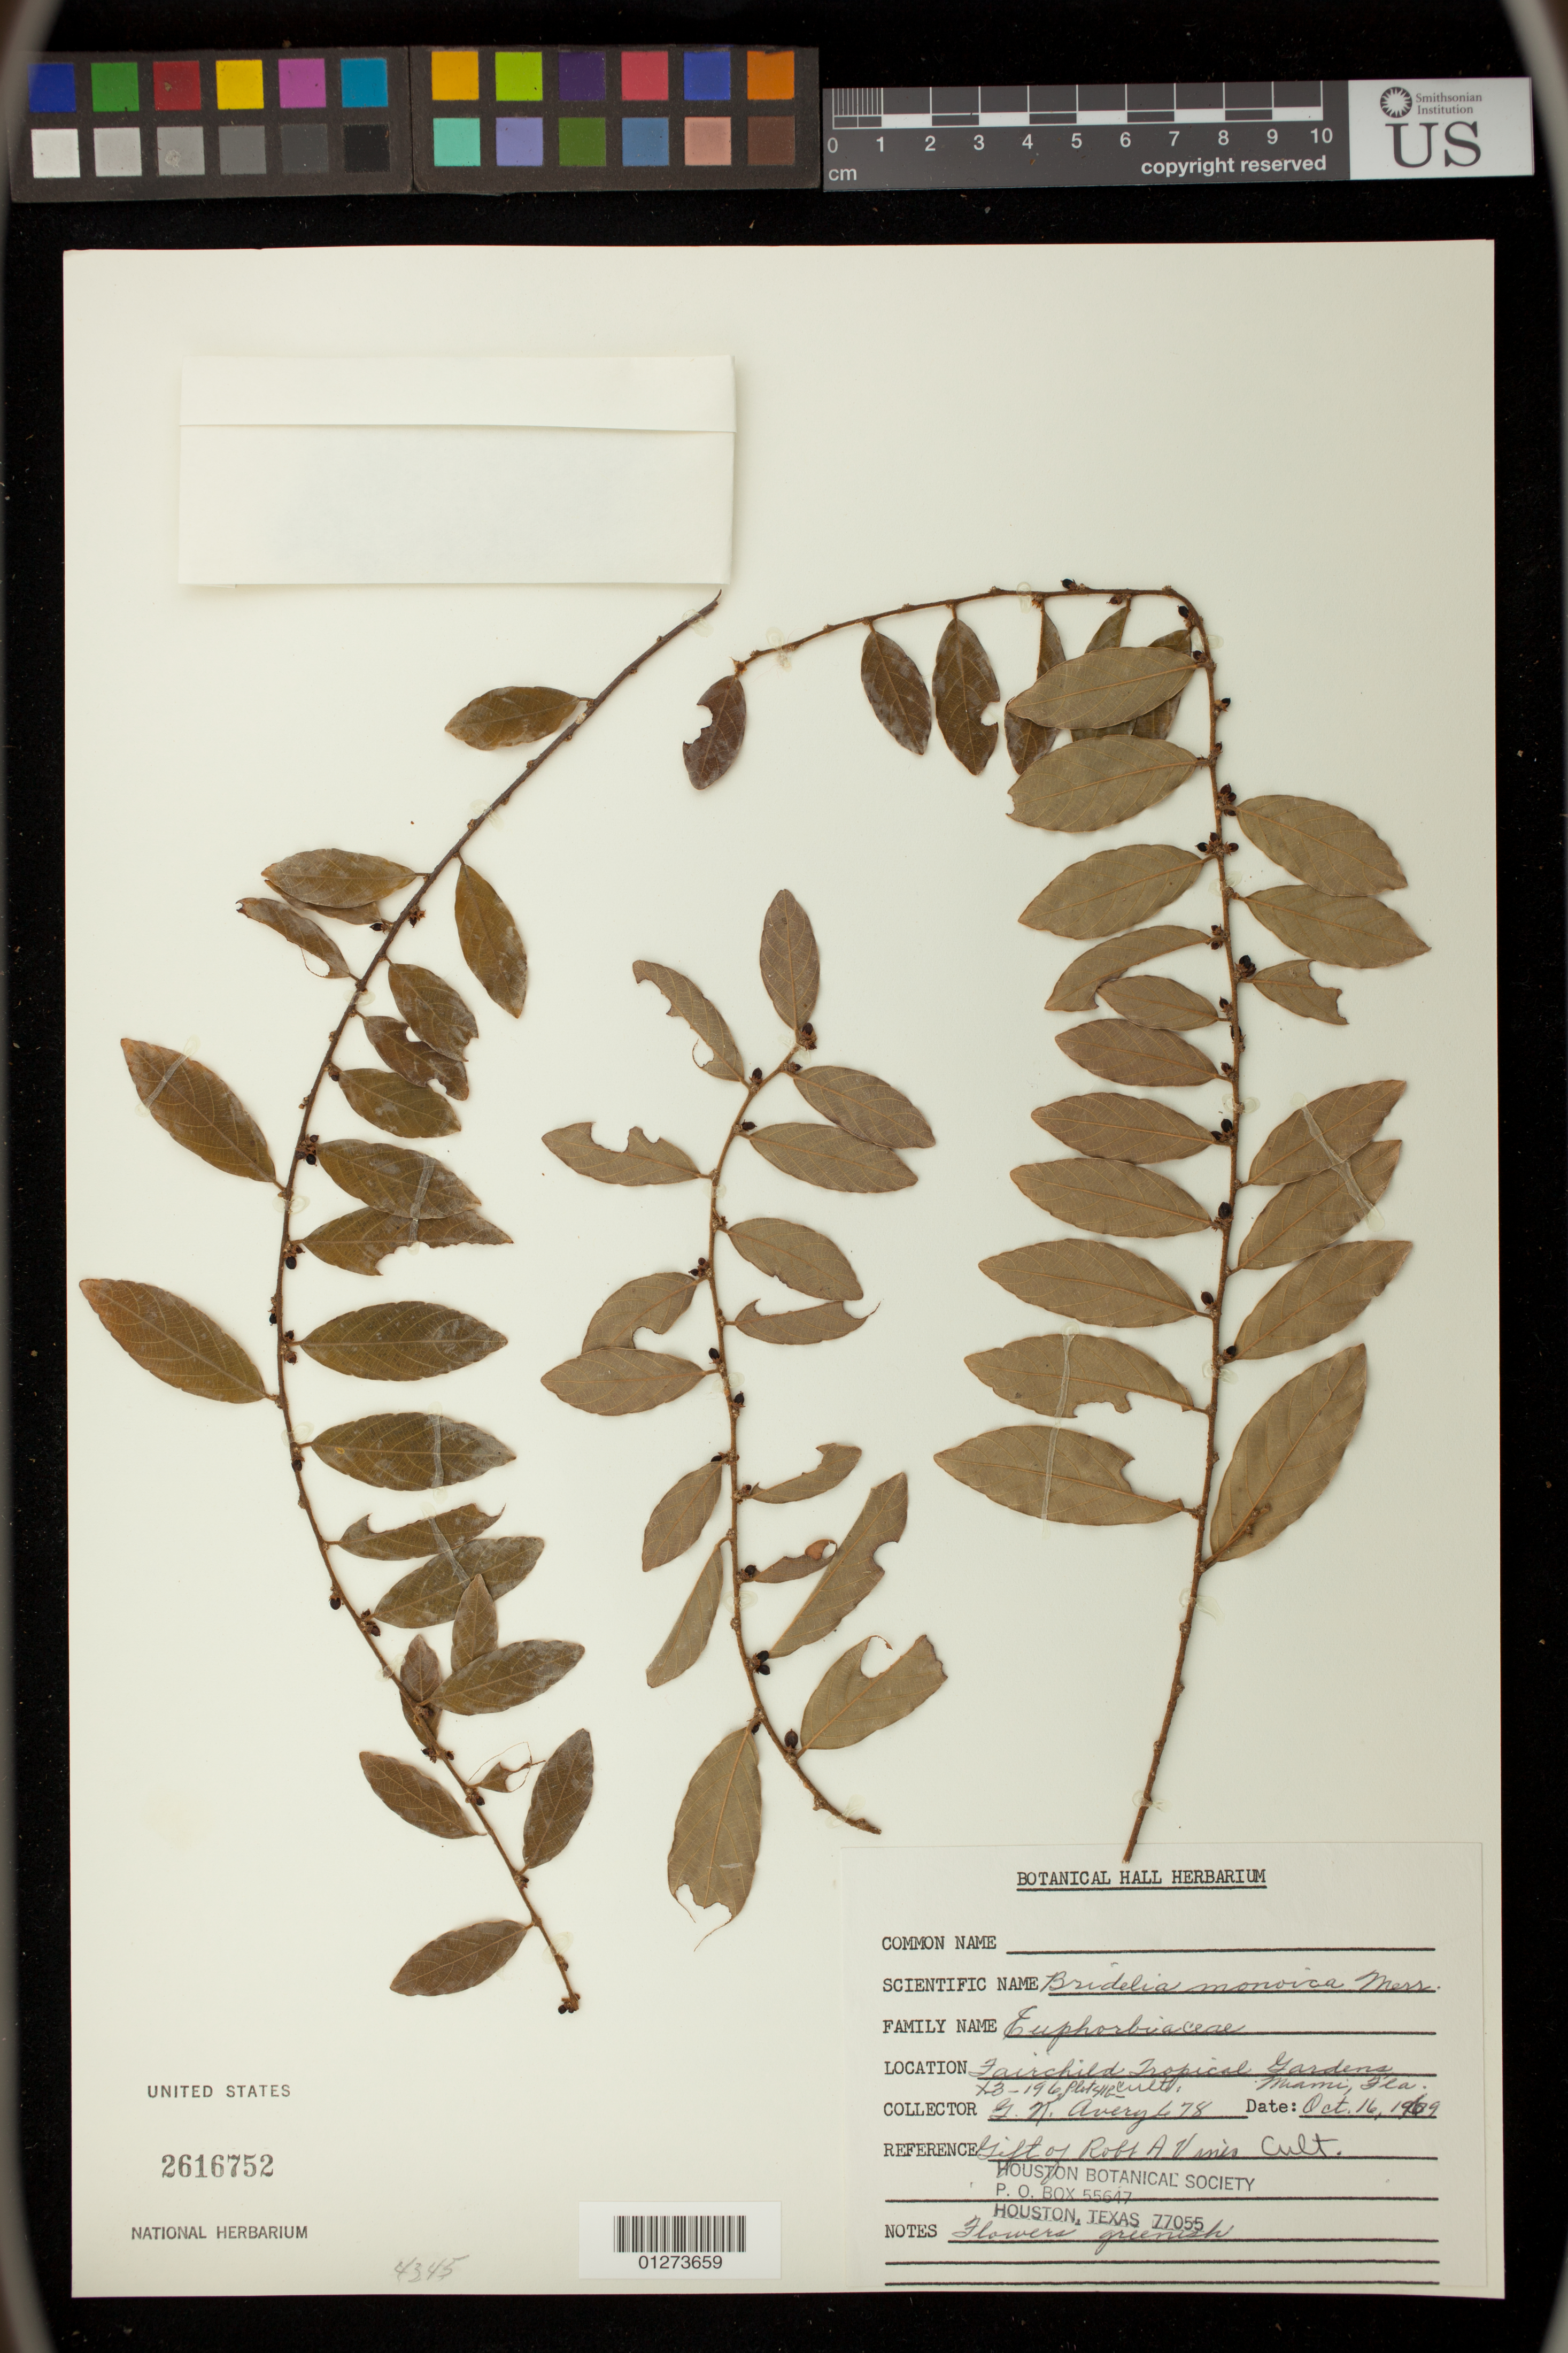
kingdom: Plantae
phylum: Tracheophyta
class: Magnoliopsida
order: Malpighiales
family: Phyllanthaceae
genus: Bridelia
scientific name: Bridelia monoica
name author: (Lour.) Merr.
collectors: G. N. Avery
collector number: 678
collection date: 1969-10-16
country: United States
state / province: Florida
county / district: Miami-Dade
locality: Fairchild Tropical Gardens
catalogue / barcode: US 2616752